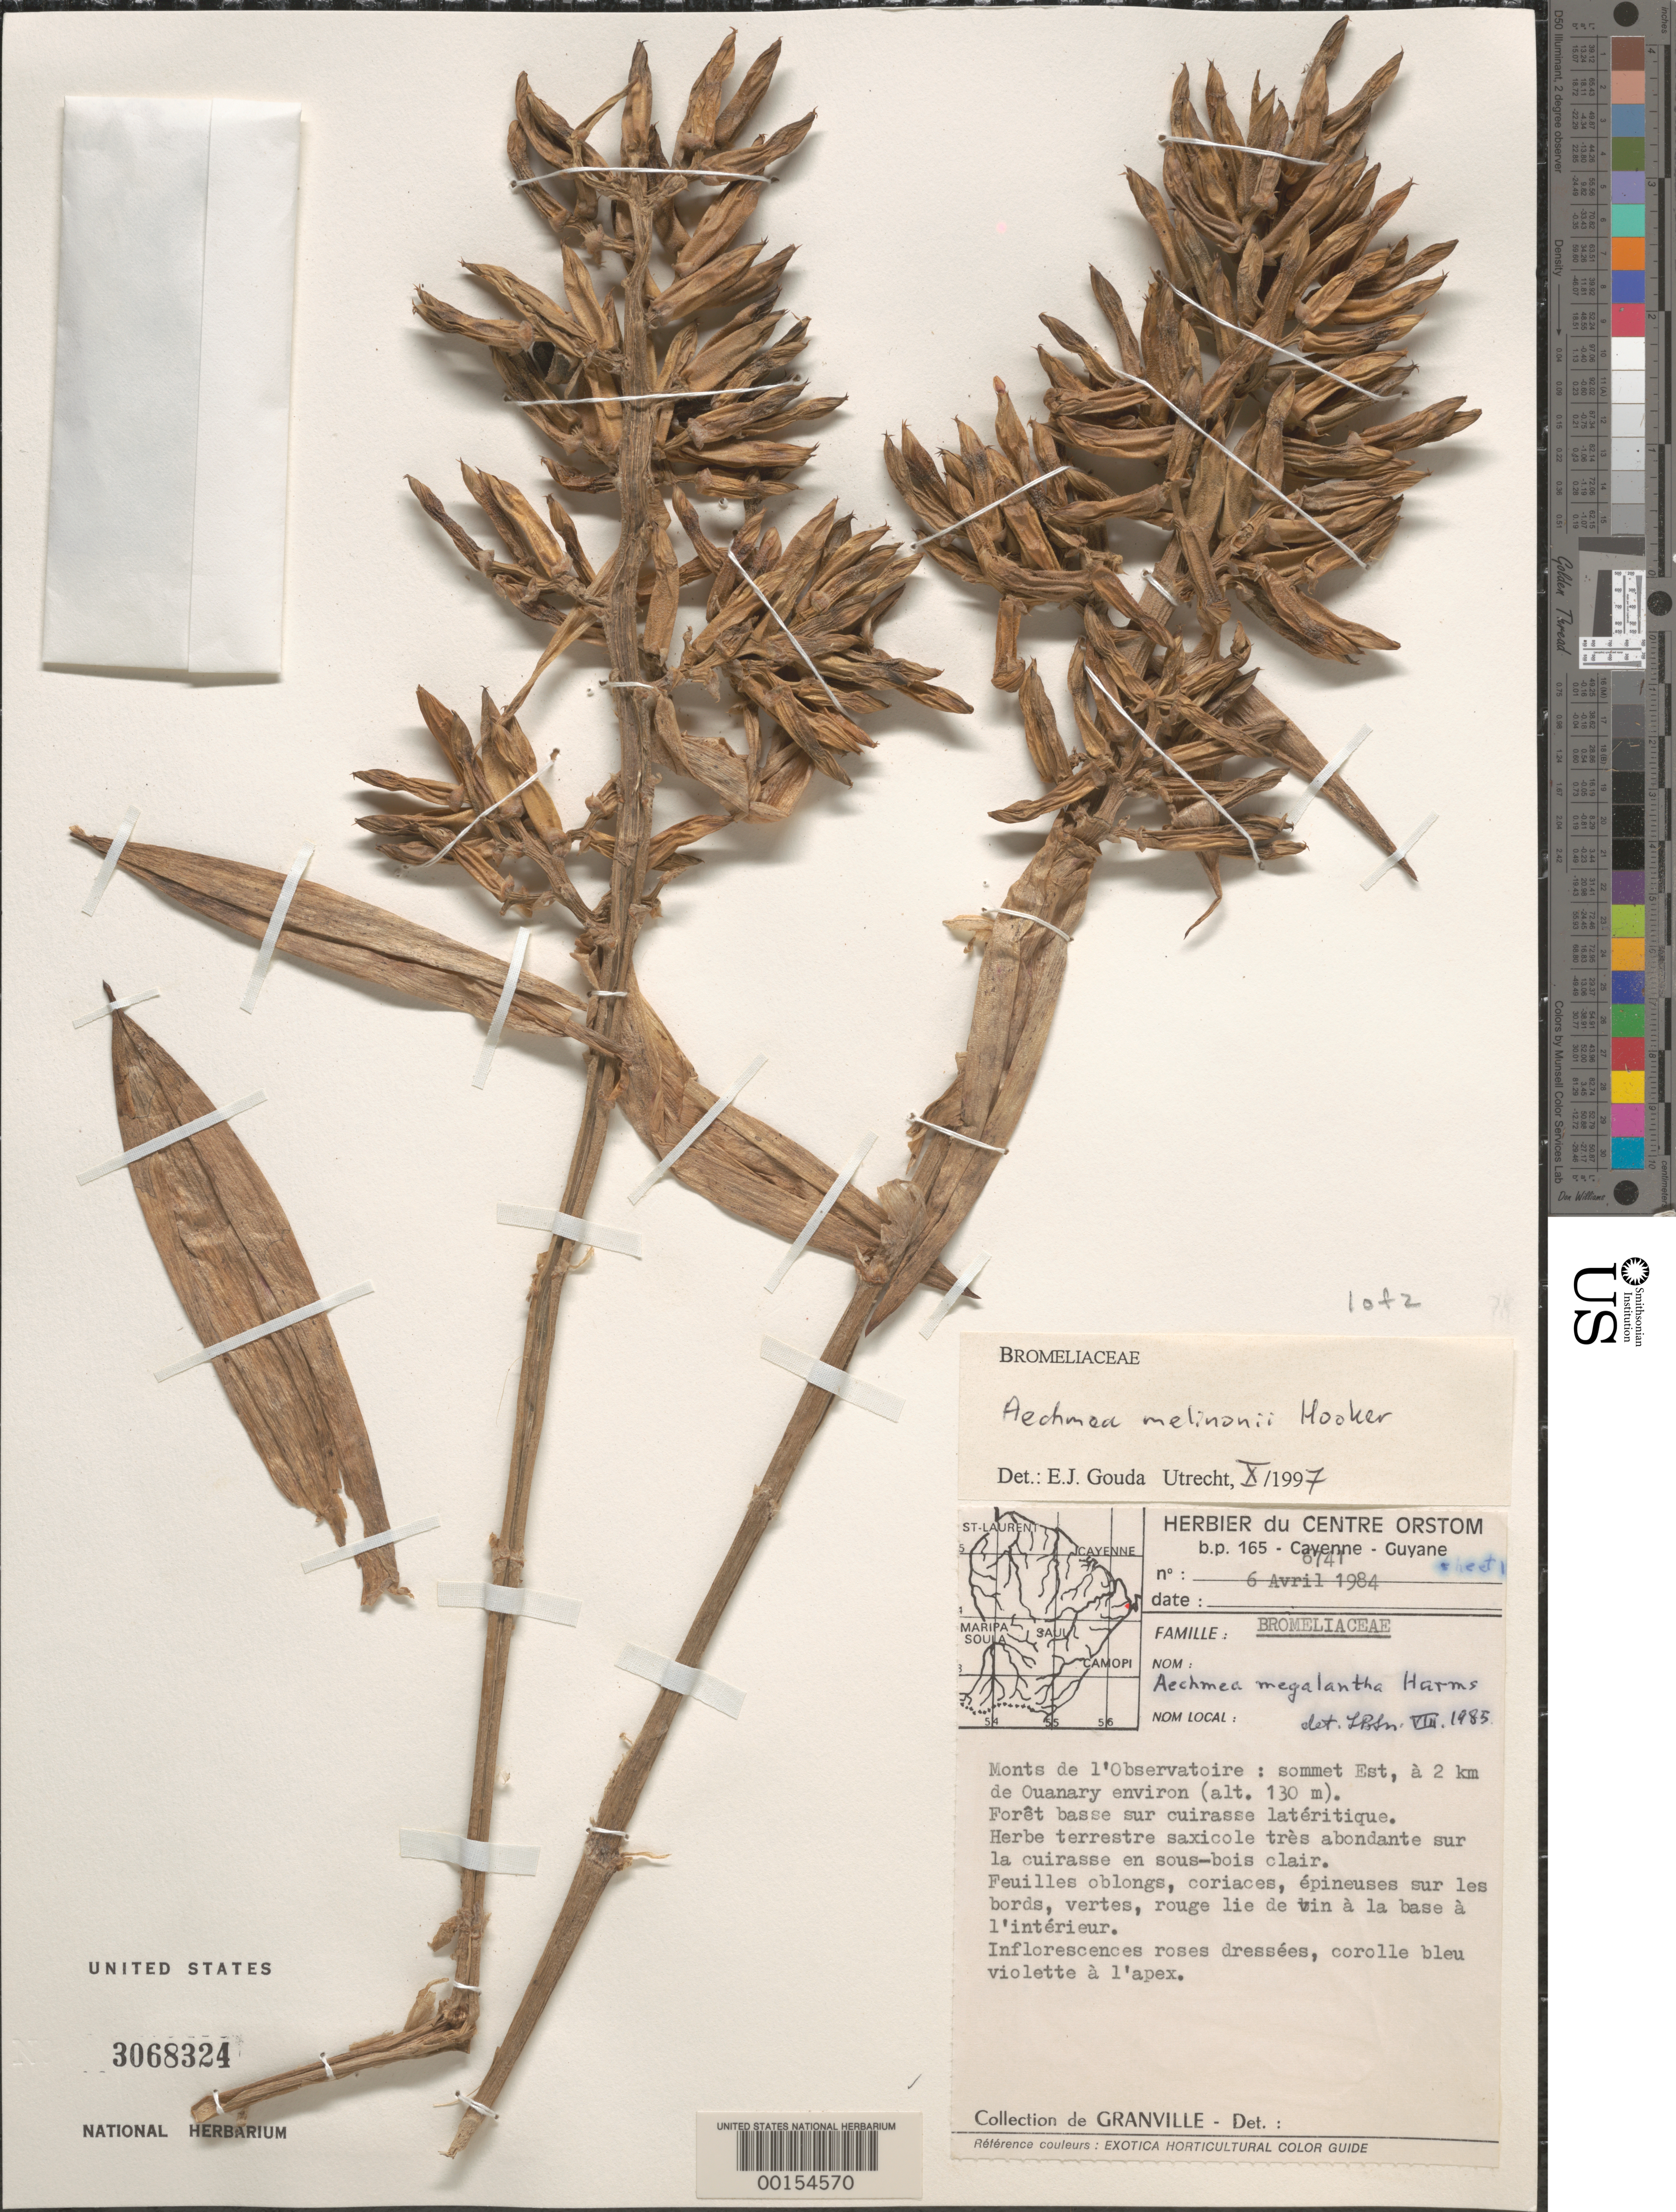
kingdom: Plantae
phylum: Tracheophyta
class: Liliopsida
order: Poales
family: Bromeliaceae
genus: Aechmea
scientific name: Aechmea melinonii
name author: Hook.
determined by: Gouda, E. J.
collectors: J.-J. de Granville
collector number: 6741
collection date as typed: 6-Apr-84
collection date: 1984-04-06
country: French Guiana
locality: Monts de l'Observatoire; sommet Est, 2 km de Ouanary environ, Lower Oyapock Basin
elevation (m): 130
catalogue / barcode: US 3068324